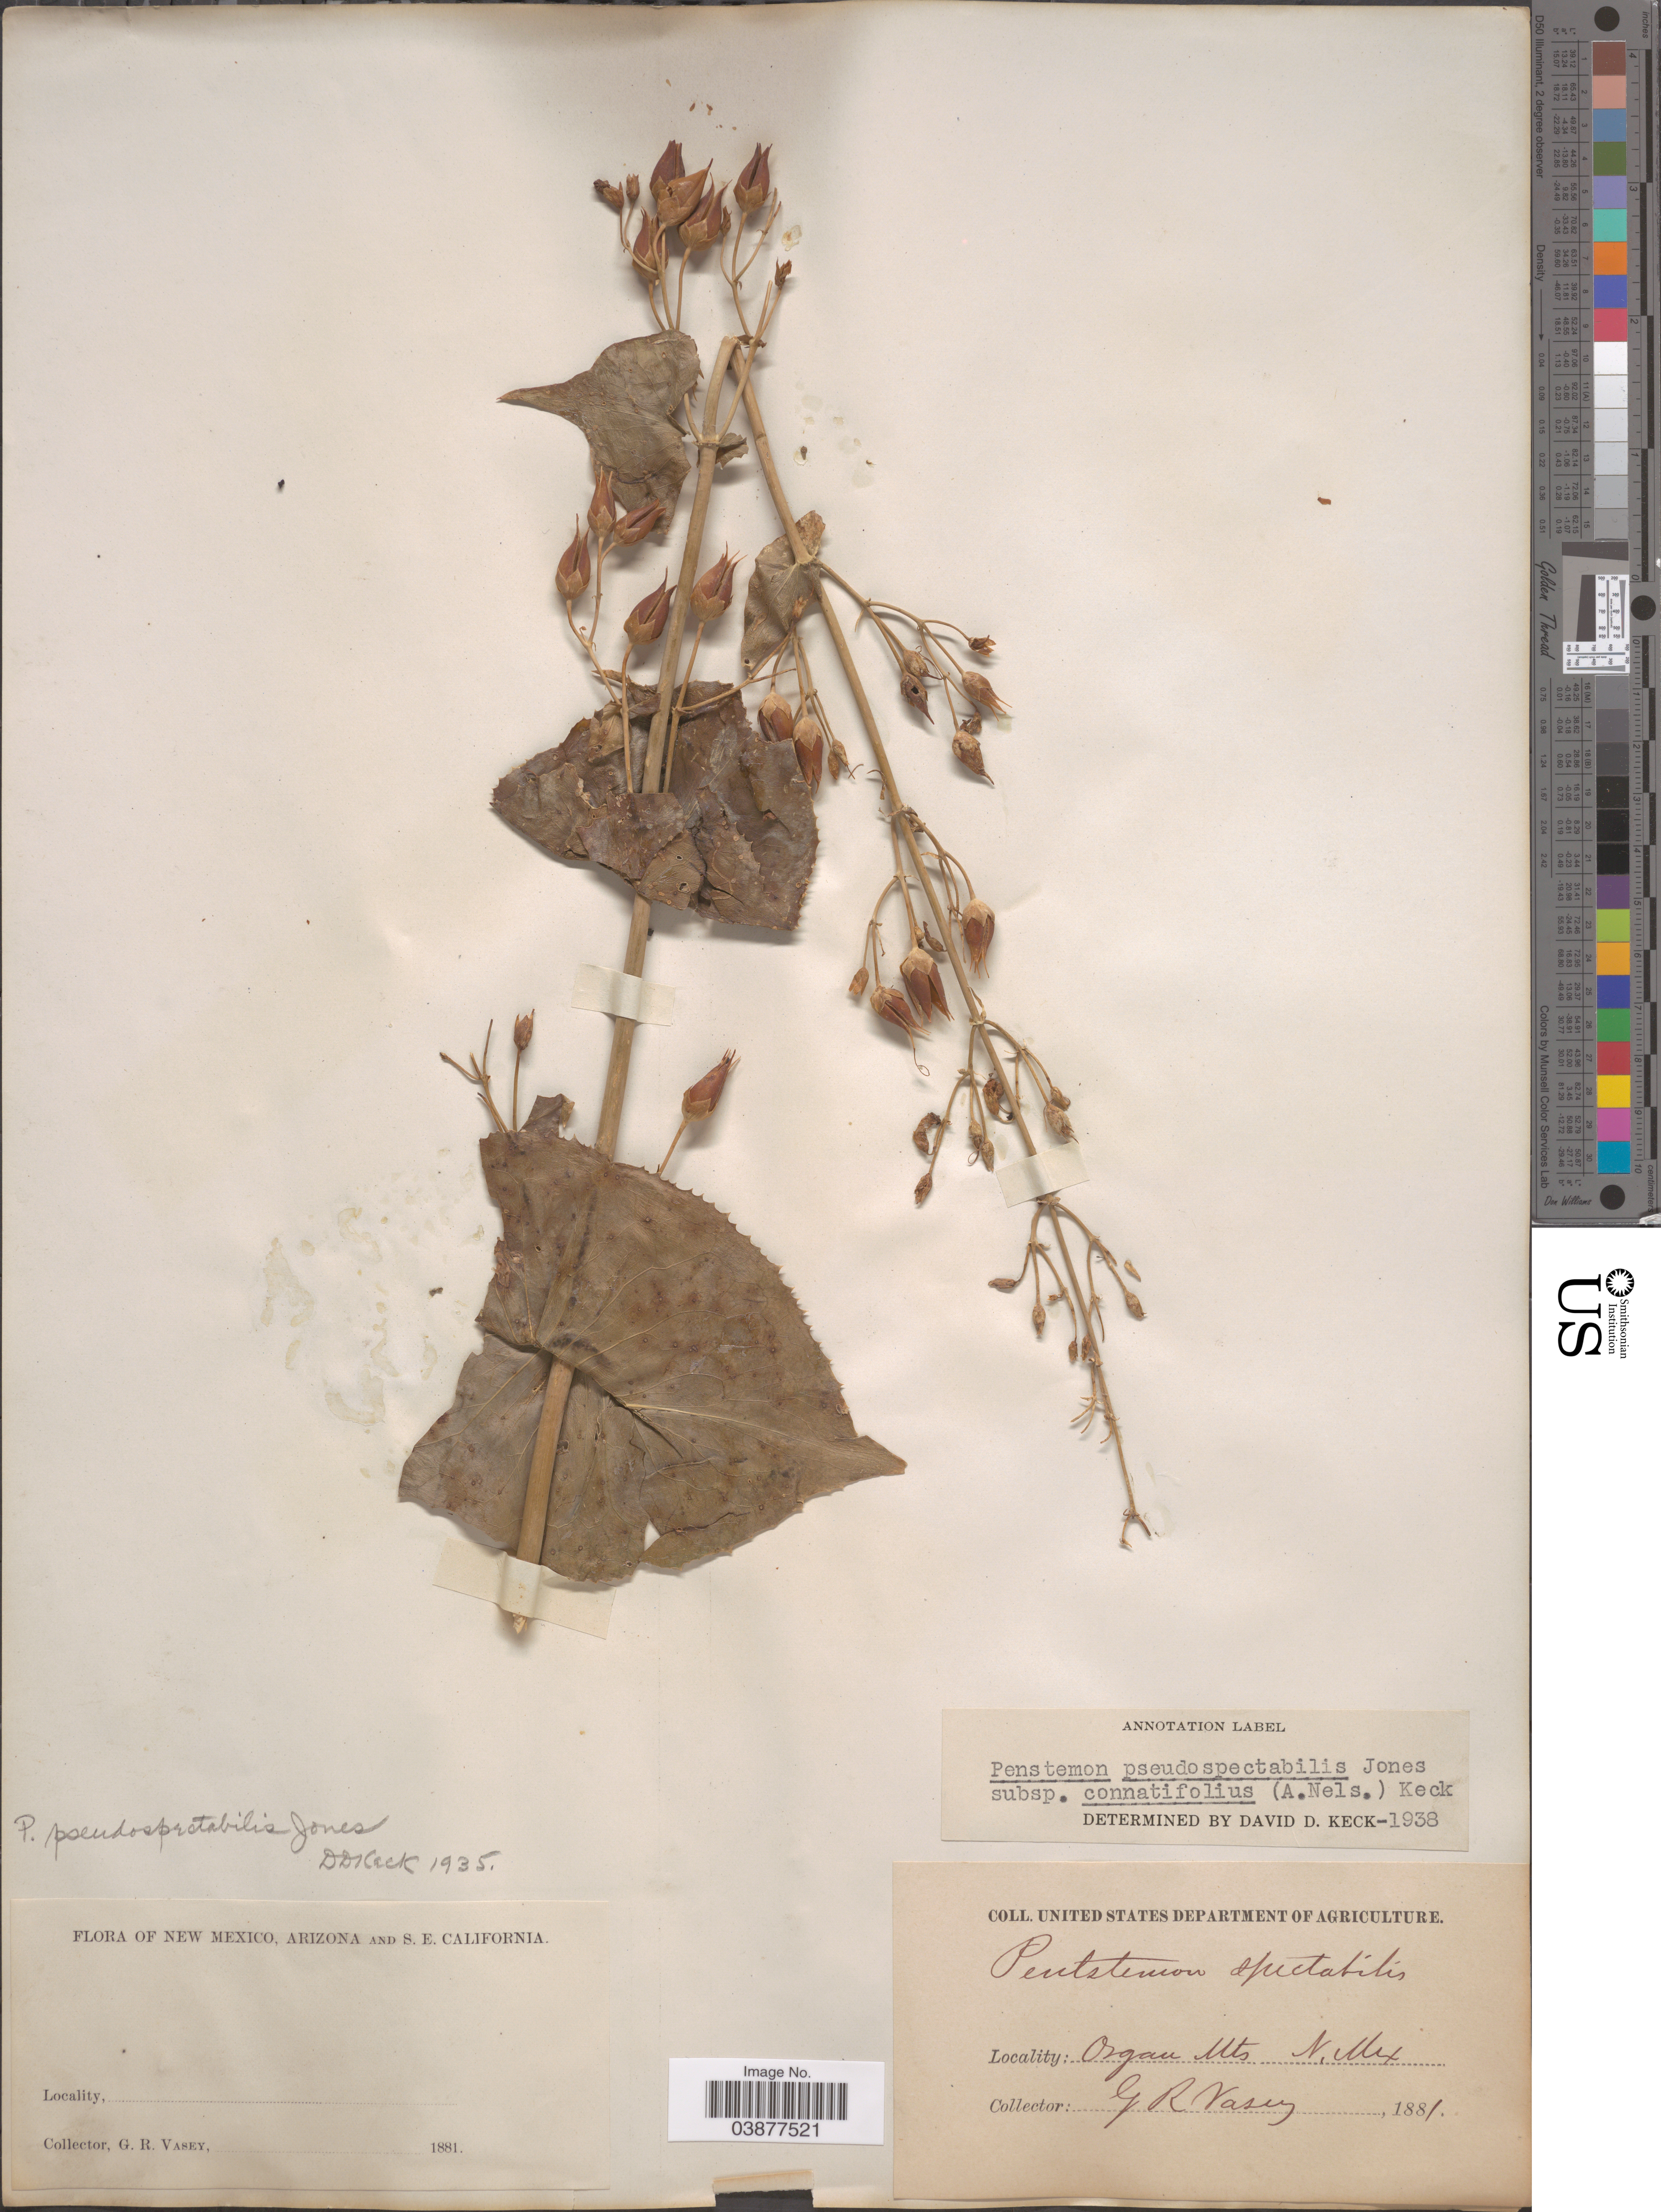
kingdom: Plantae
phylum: Tracheophyta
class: Magnoliopsida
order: Lamiales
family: Plantaginaceae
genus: Penstemon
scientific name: Penstemon pseudospectabilis var. connatifolius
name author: (A. Nelson) D.D. Keck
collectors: G. R. Vasey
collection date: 1881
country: United States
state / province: New Mexico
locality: Organ Mts.